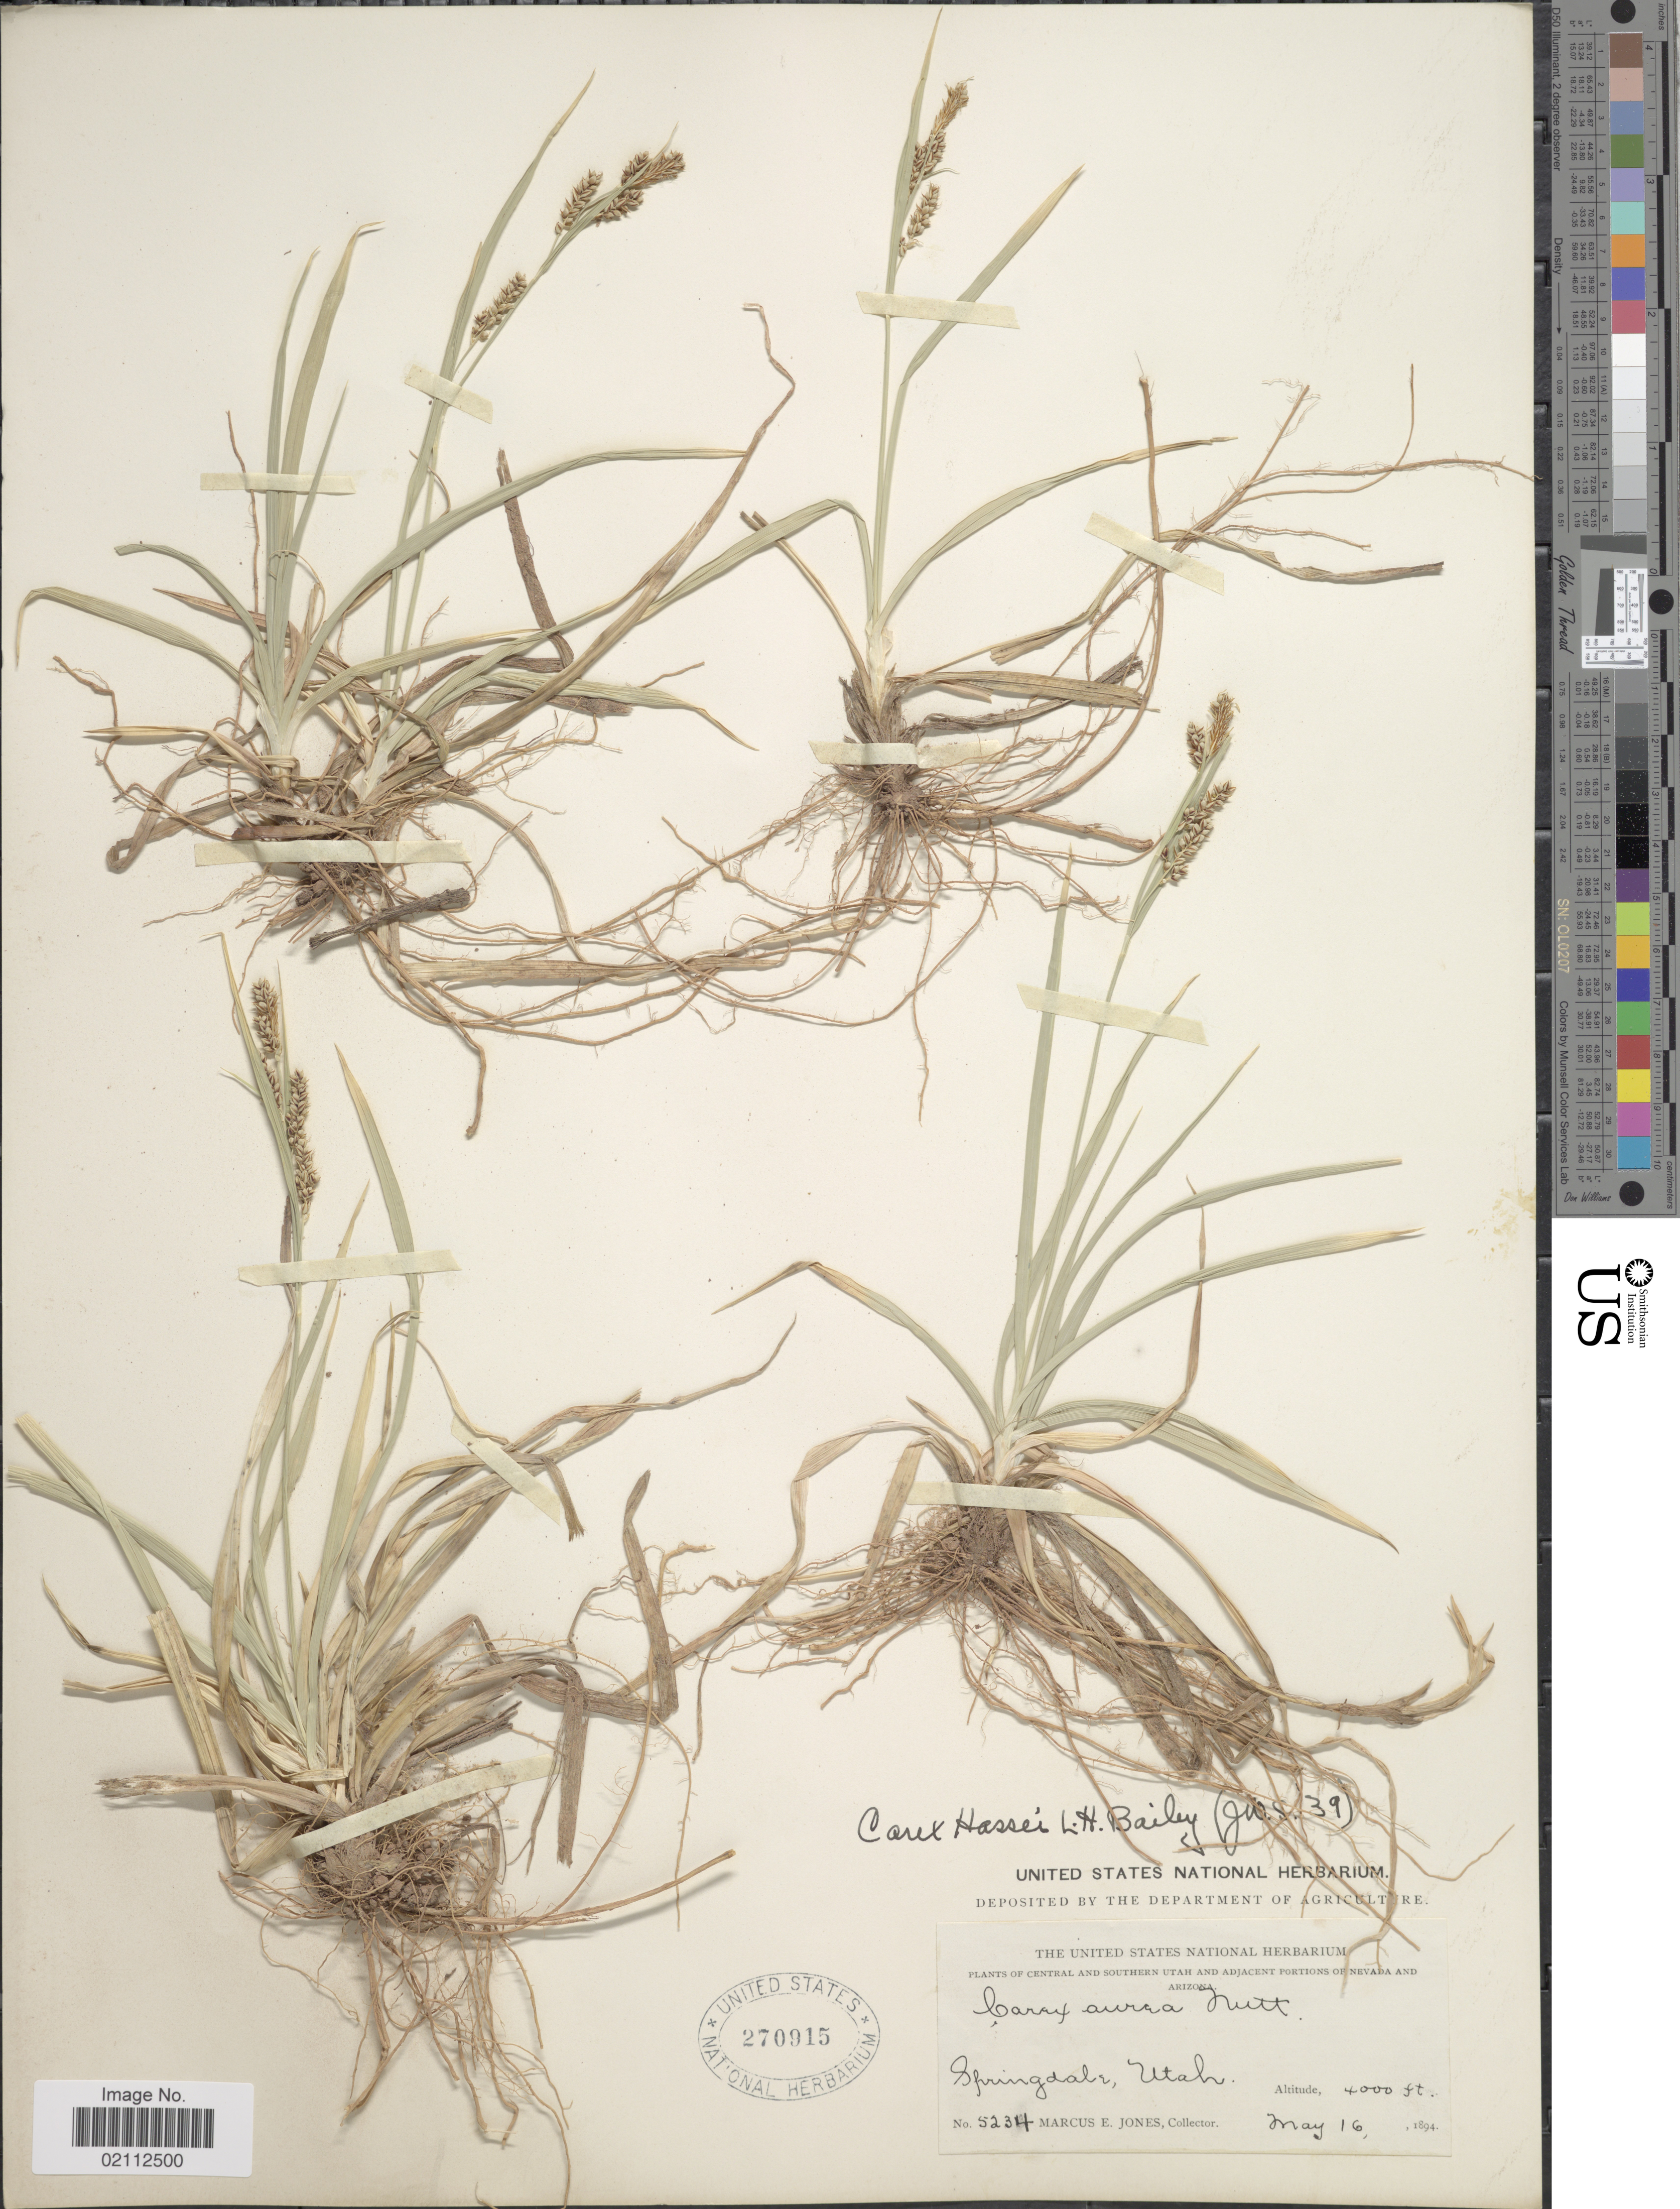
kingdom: Plantae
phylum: Tracheophyta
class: Liliopsida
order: Poales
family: Cyperaceae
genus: Carex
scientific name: Carex hassei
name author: L.H. Bailey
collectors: M. E. Jones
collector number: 5234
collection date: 1894-05-16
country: United States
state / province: Utah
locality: Springdale.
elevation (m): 1219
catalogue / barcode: US 270915